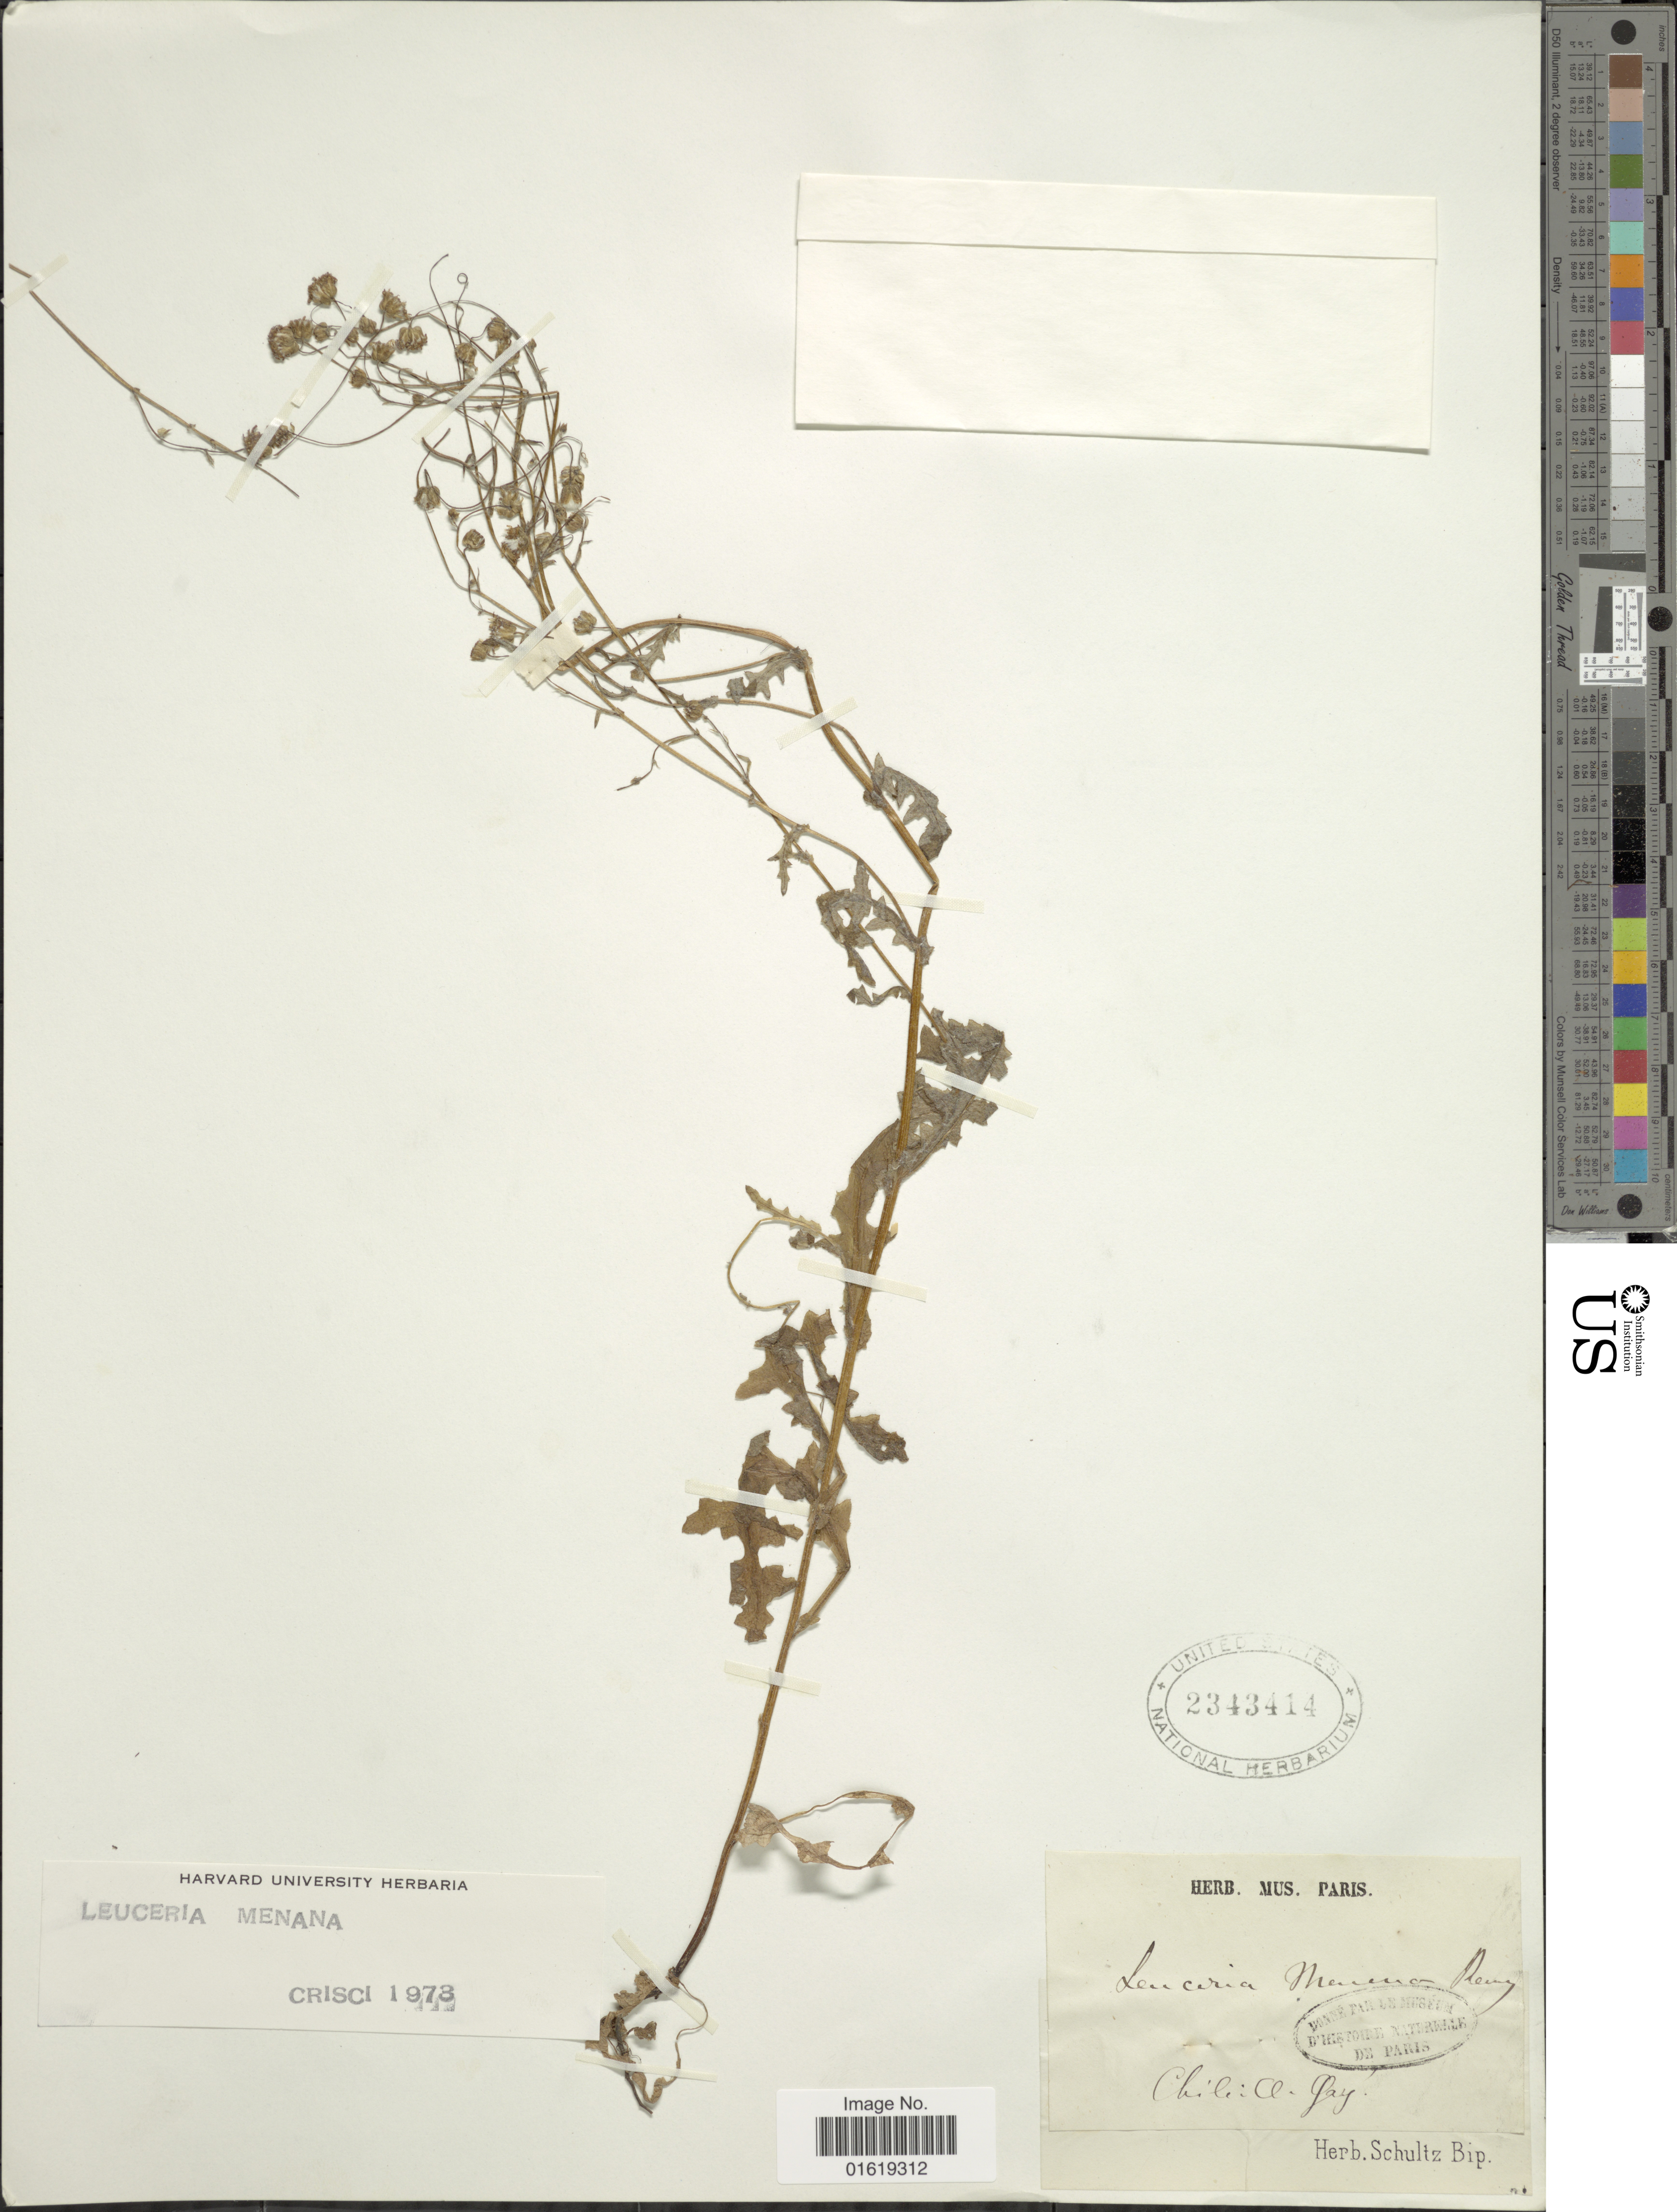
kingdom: Plantae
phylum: Tracheophyta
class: Magnoliopsida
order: Asterales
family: Asteraceae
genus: Leucheria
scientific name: Leucheria menana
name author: J. Rémy in Gay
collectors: C. Gay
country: Chile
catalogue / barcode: US 2343414